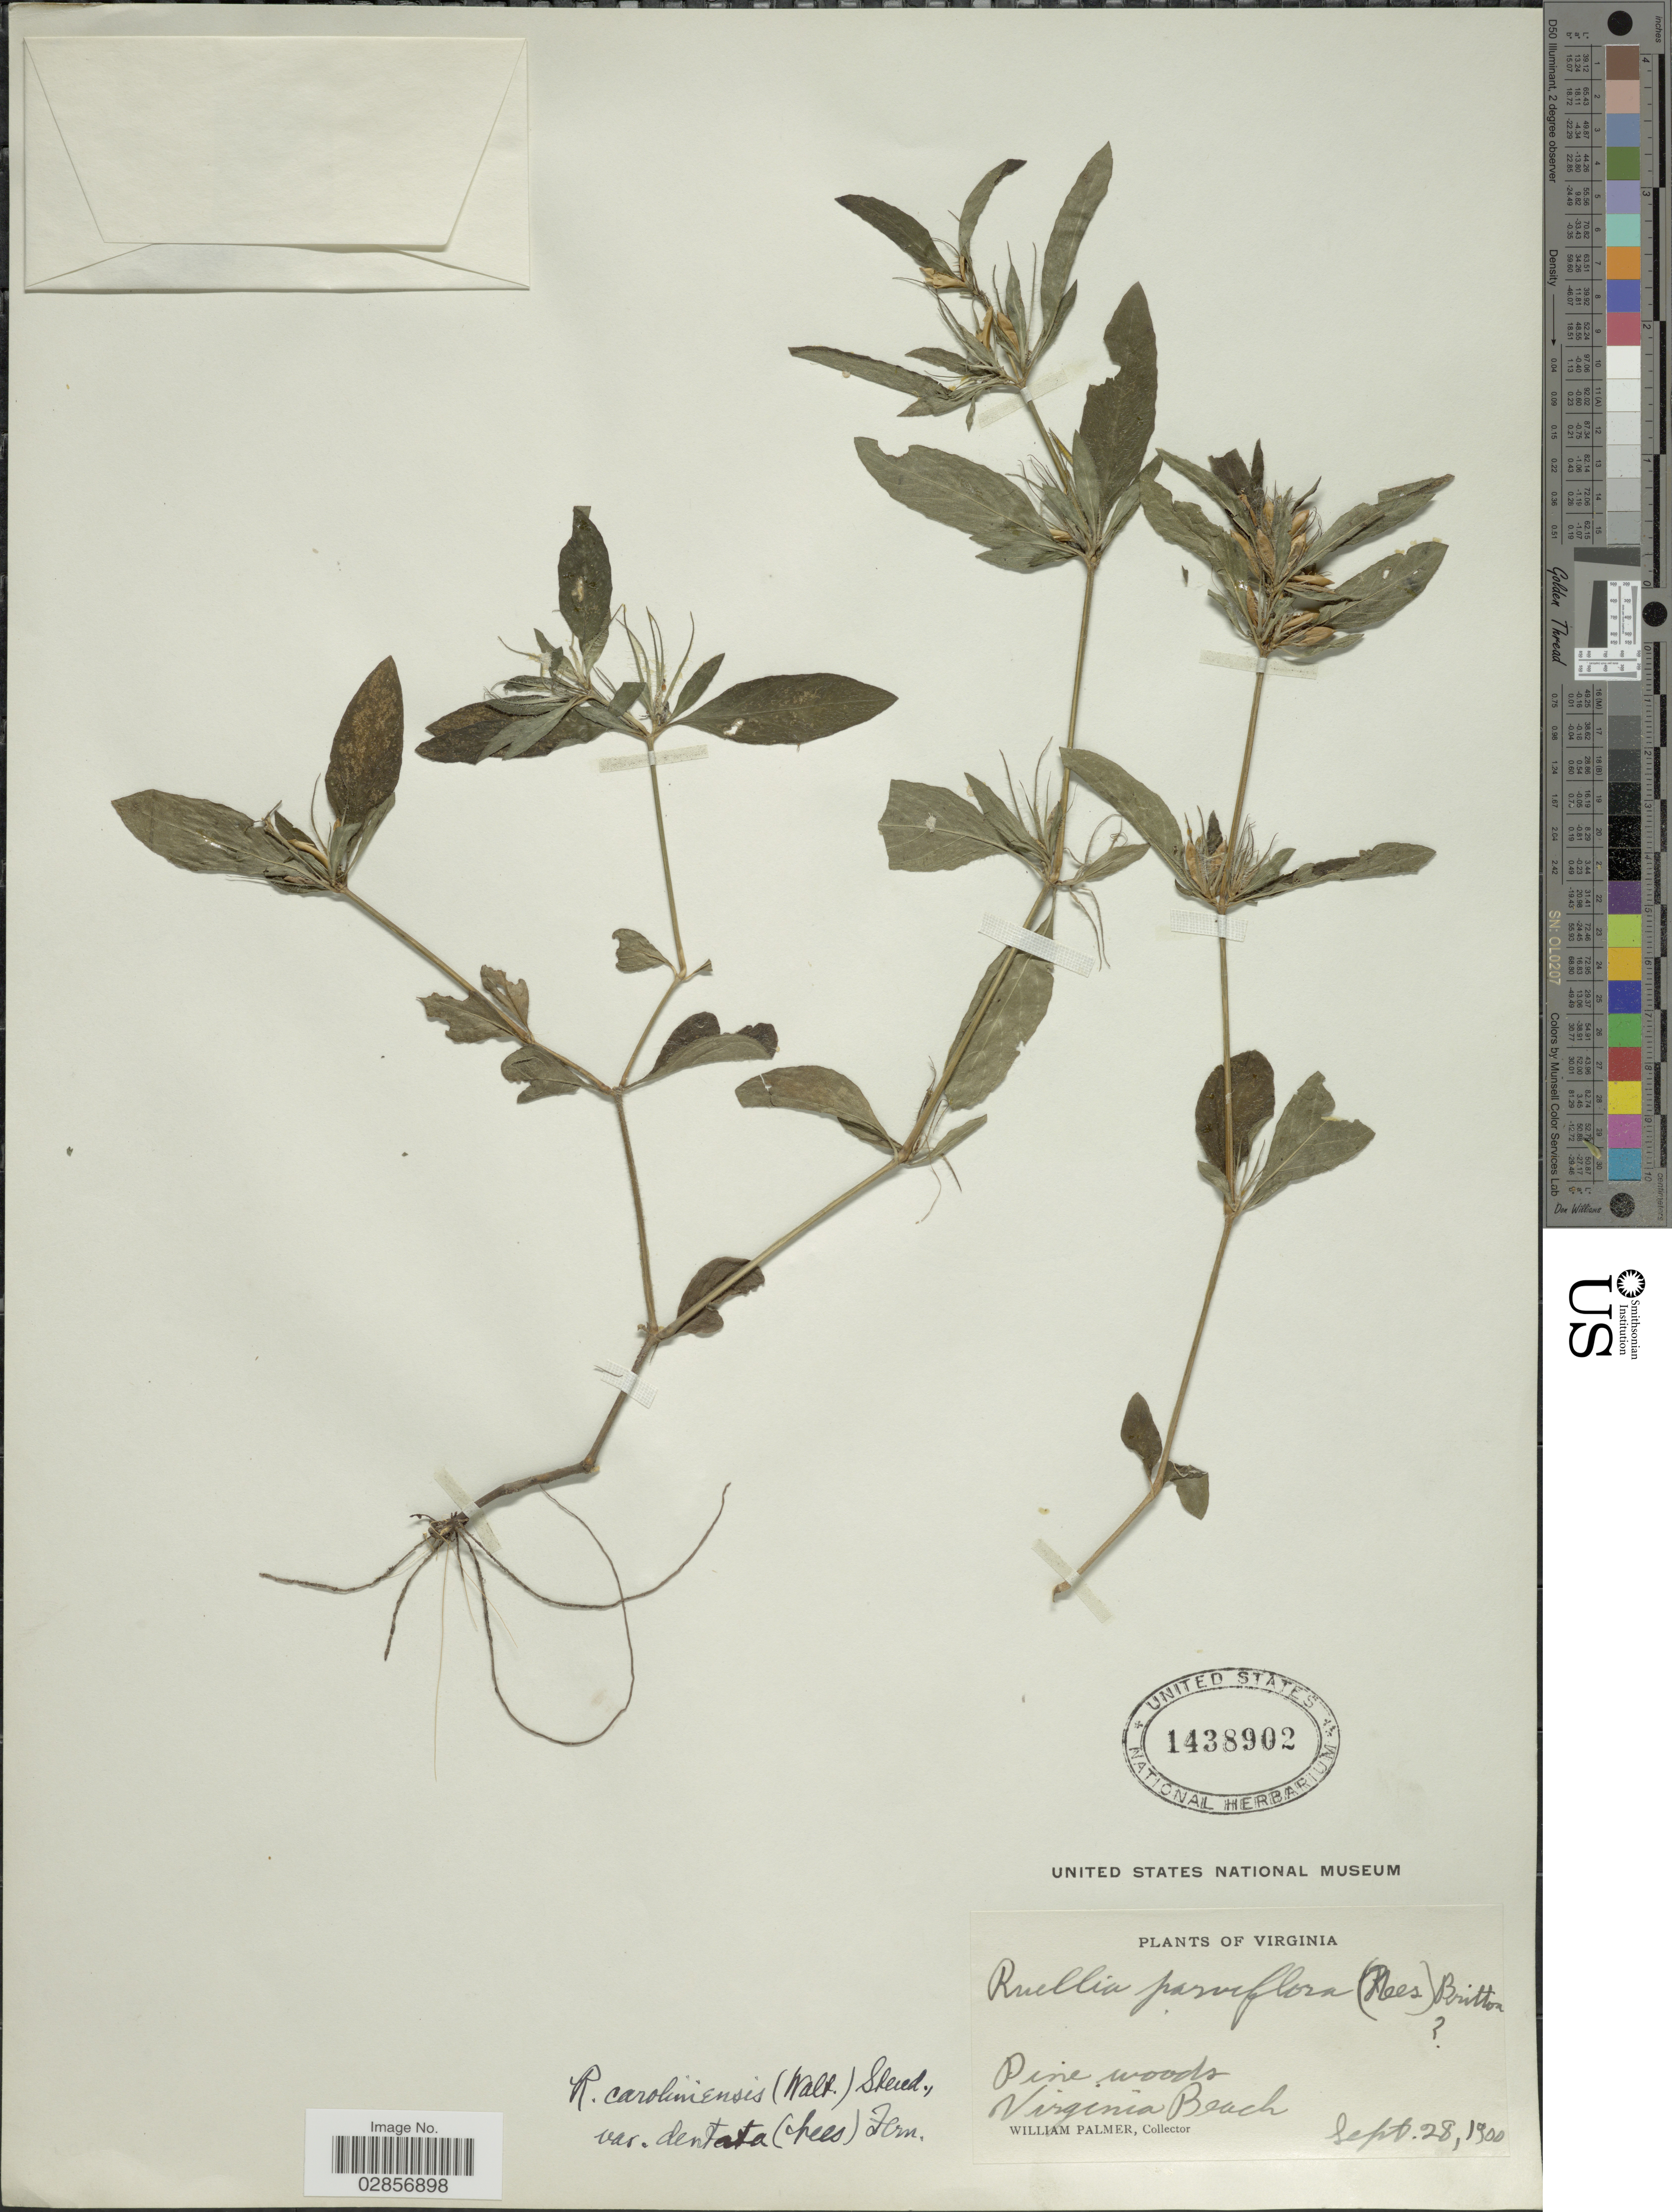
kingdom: Plantae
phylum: Tracheophyta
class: Magnoliopsida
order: Lamiales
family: Acanthaceae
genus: Ruellia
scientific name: Ruellia caroliniensis var. dentata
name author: (Nees ex DC.) Fernald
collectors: W. Palmer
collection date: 1900-09-28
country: United States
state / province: Virginia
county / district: City of Virginia Beach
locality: Virginia Beach.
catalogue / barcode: US 1438902